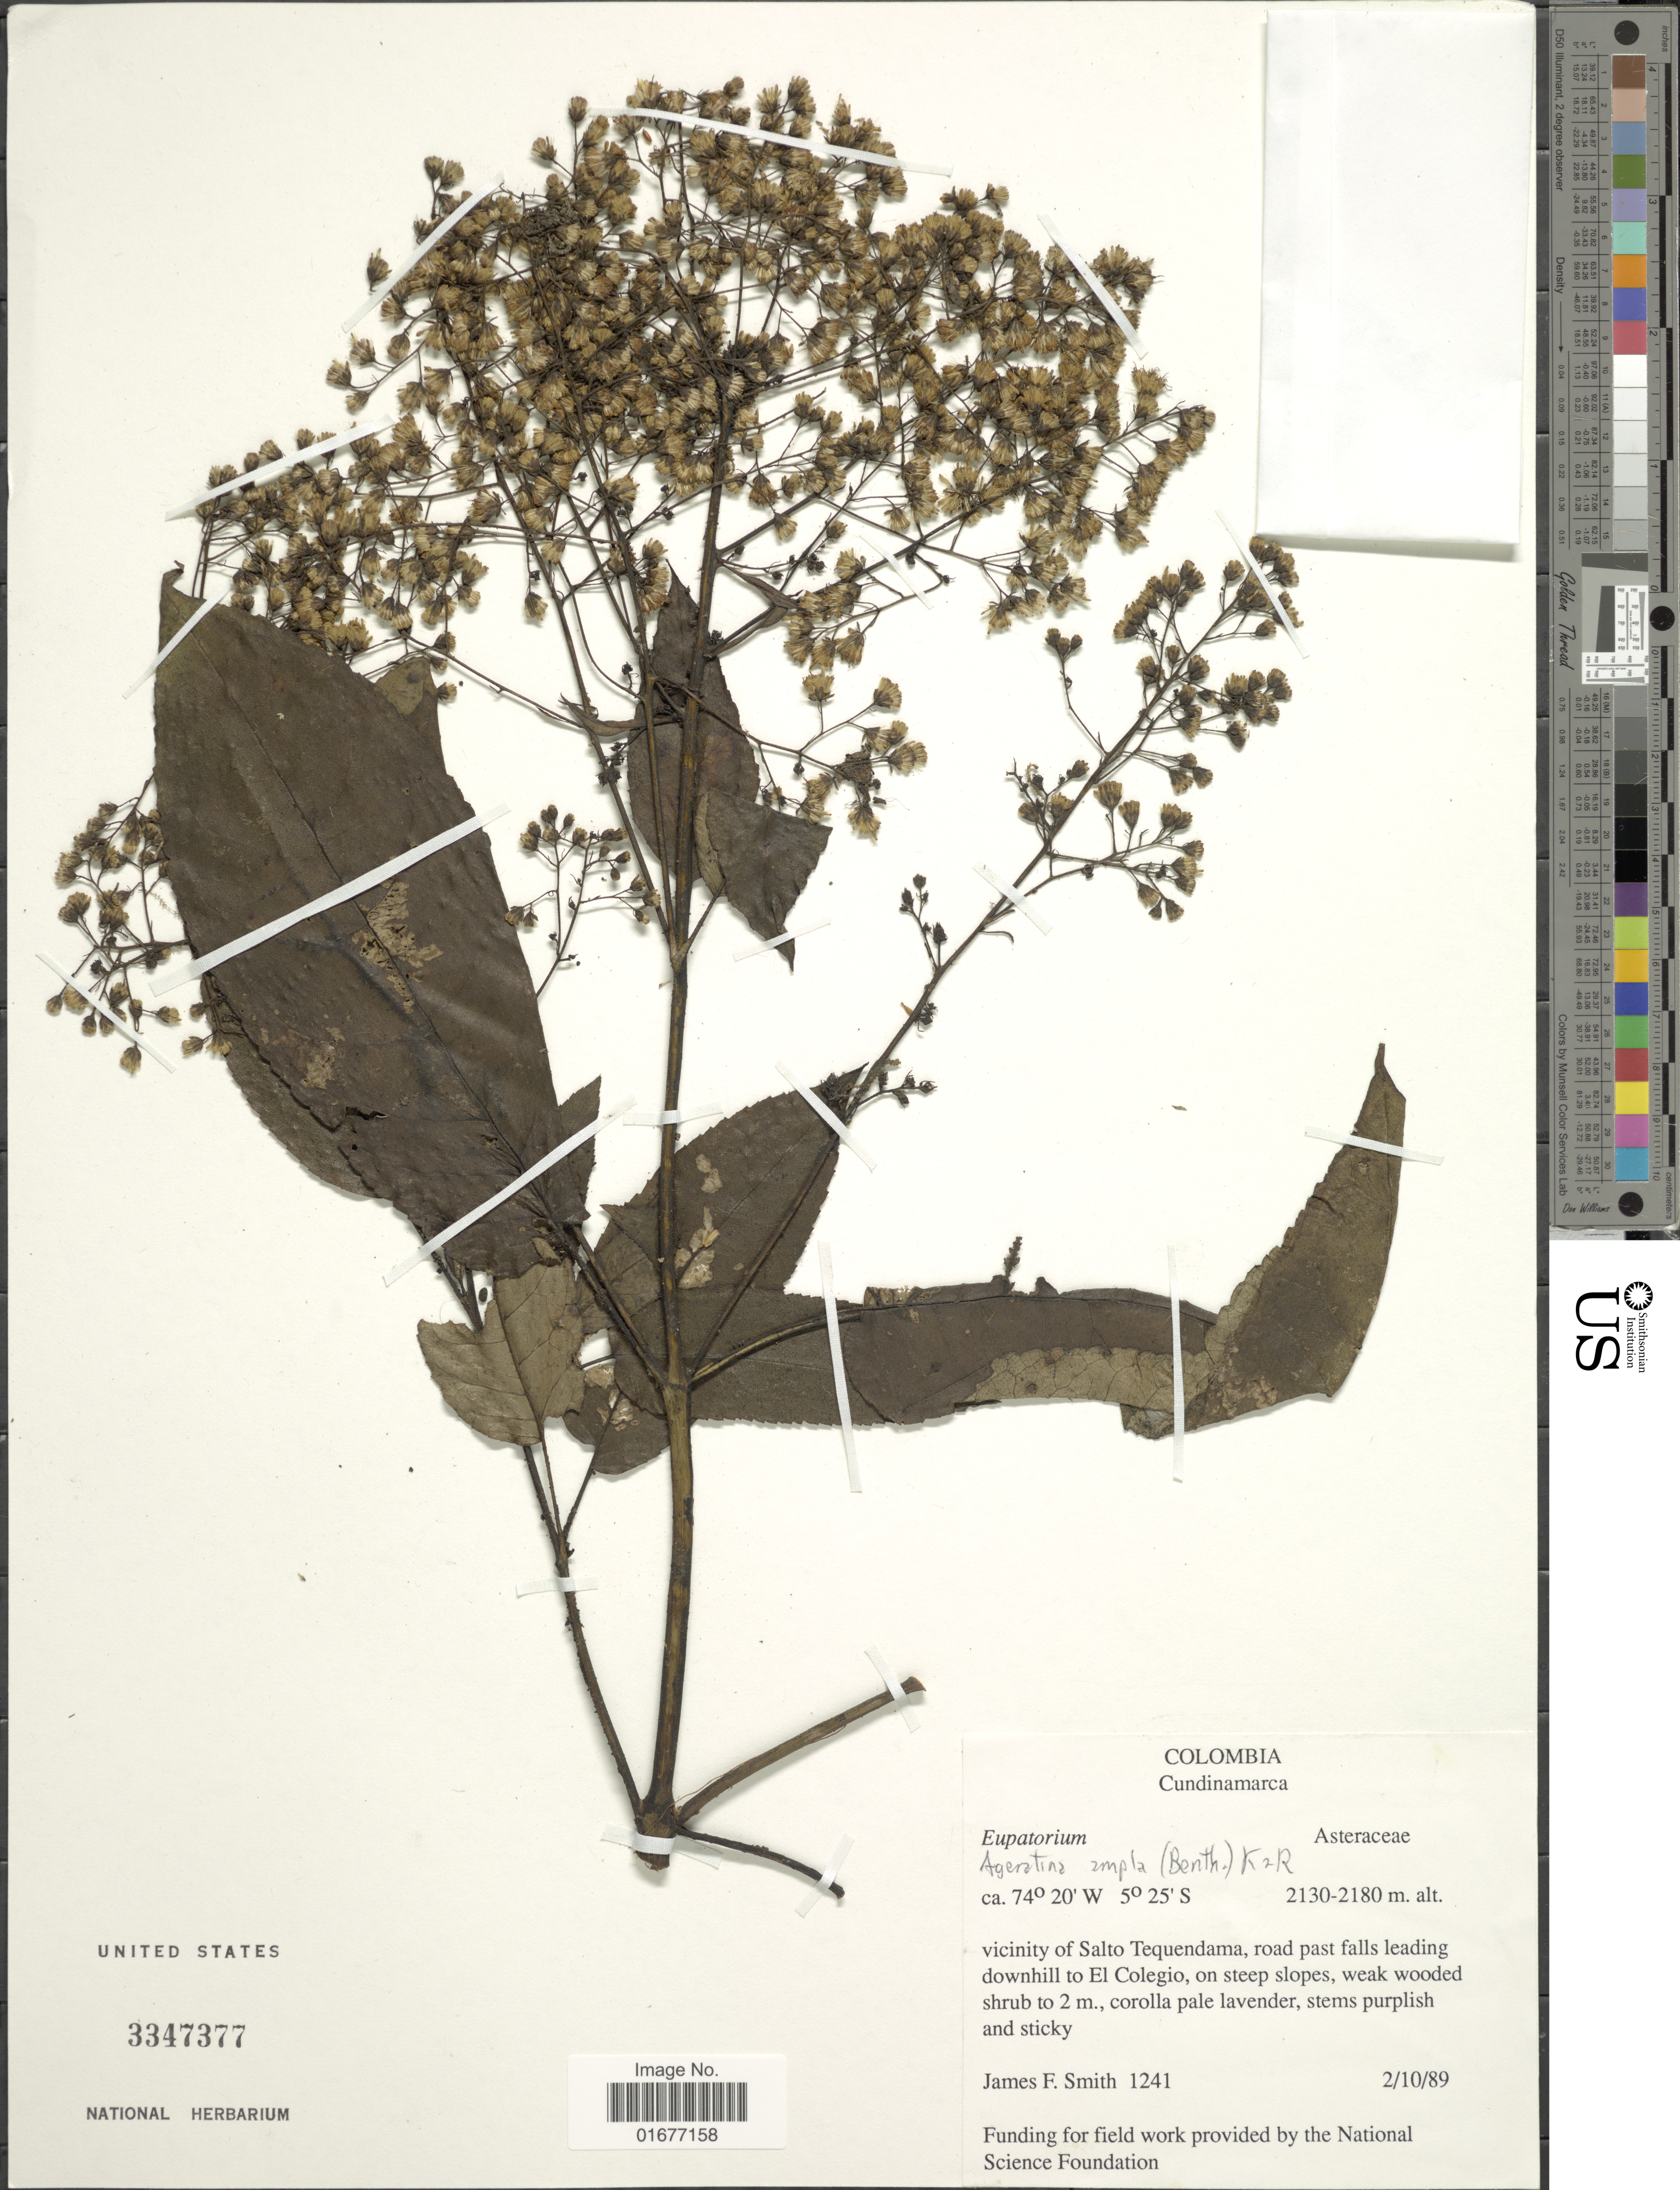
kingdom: Plantae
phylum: Tracheophyta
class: Magnoliopsida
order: Asterales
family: Asteraceae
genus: Ageratina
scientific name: Ageratina ampla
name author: (Benth.) R.M. King & H. Rob.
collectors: J. F. Smith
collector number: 1241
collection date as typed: Transcribed d/m/y: 2/10/89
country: Colombia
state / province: Cundinamarca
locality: Vicinity of Salto Tequendama, road past falls leading downhill to El Colegio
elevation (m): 2130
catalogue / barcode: US 3347377